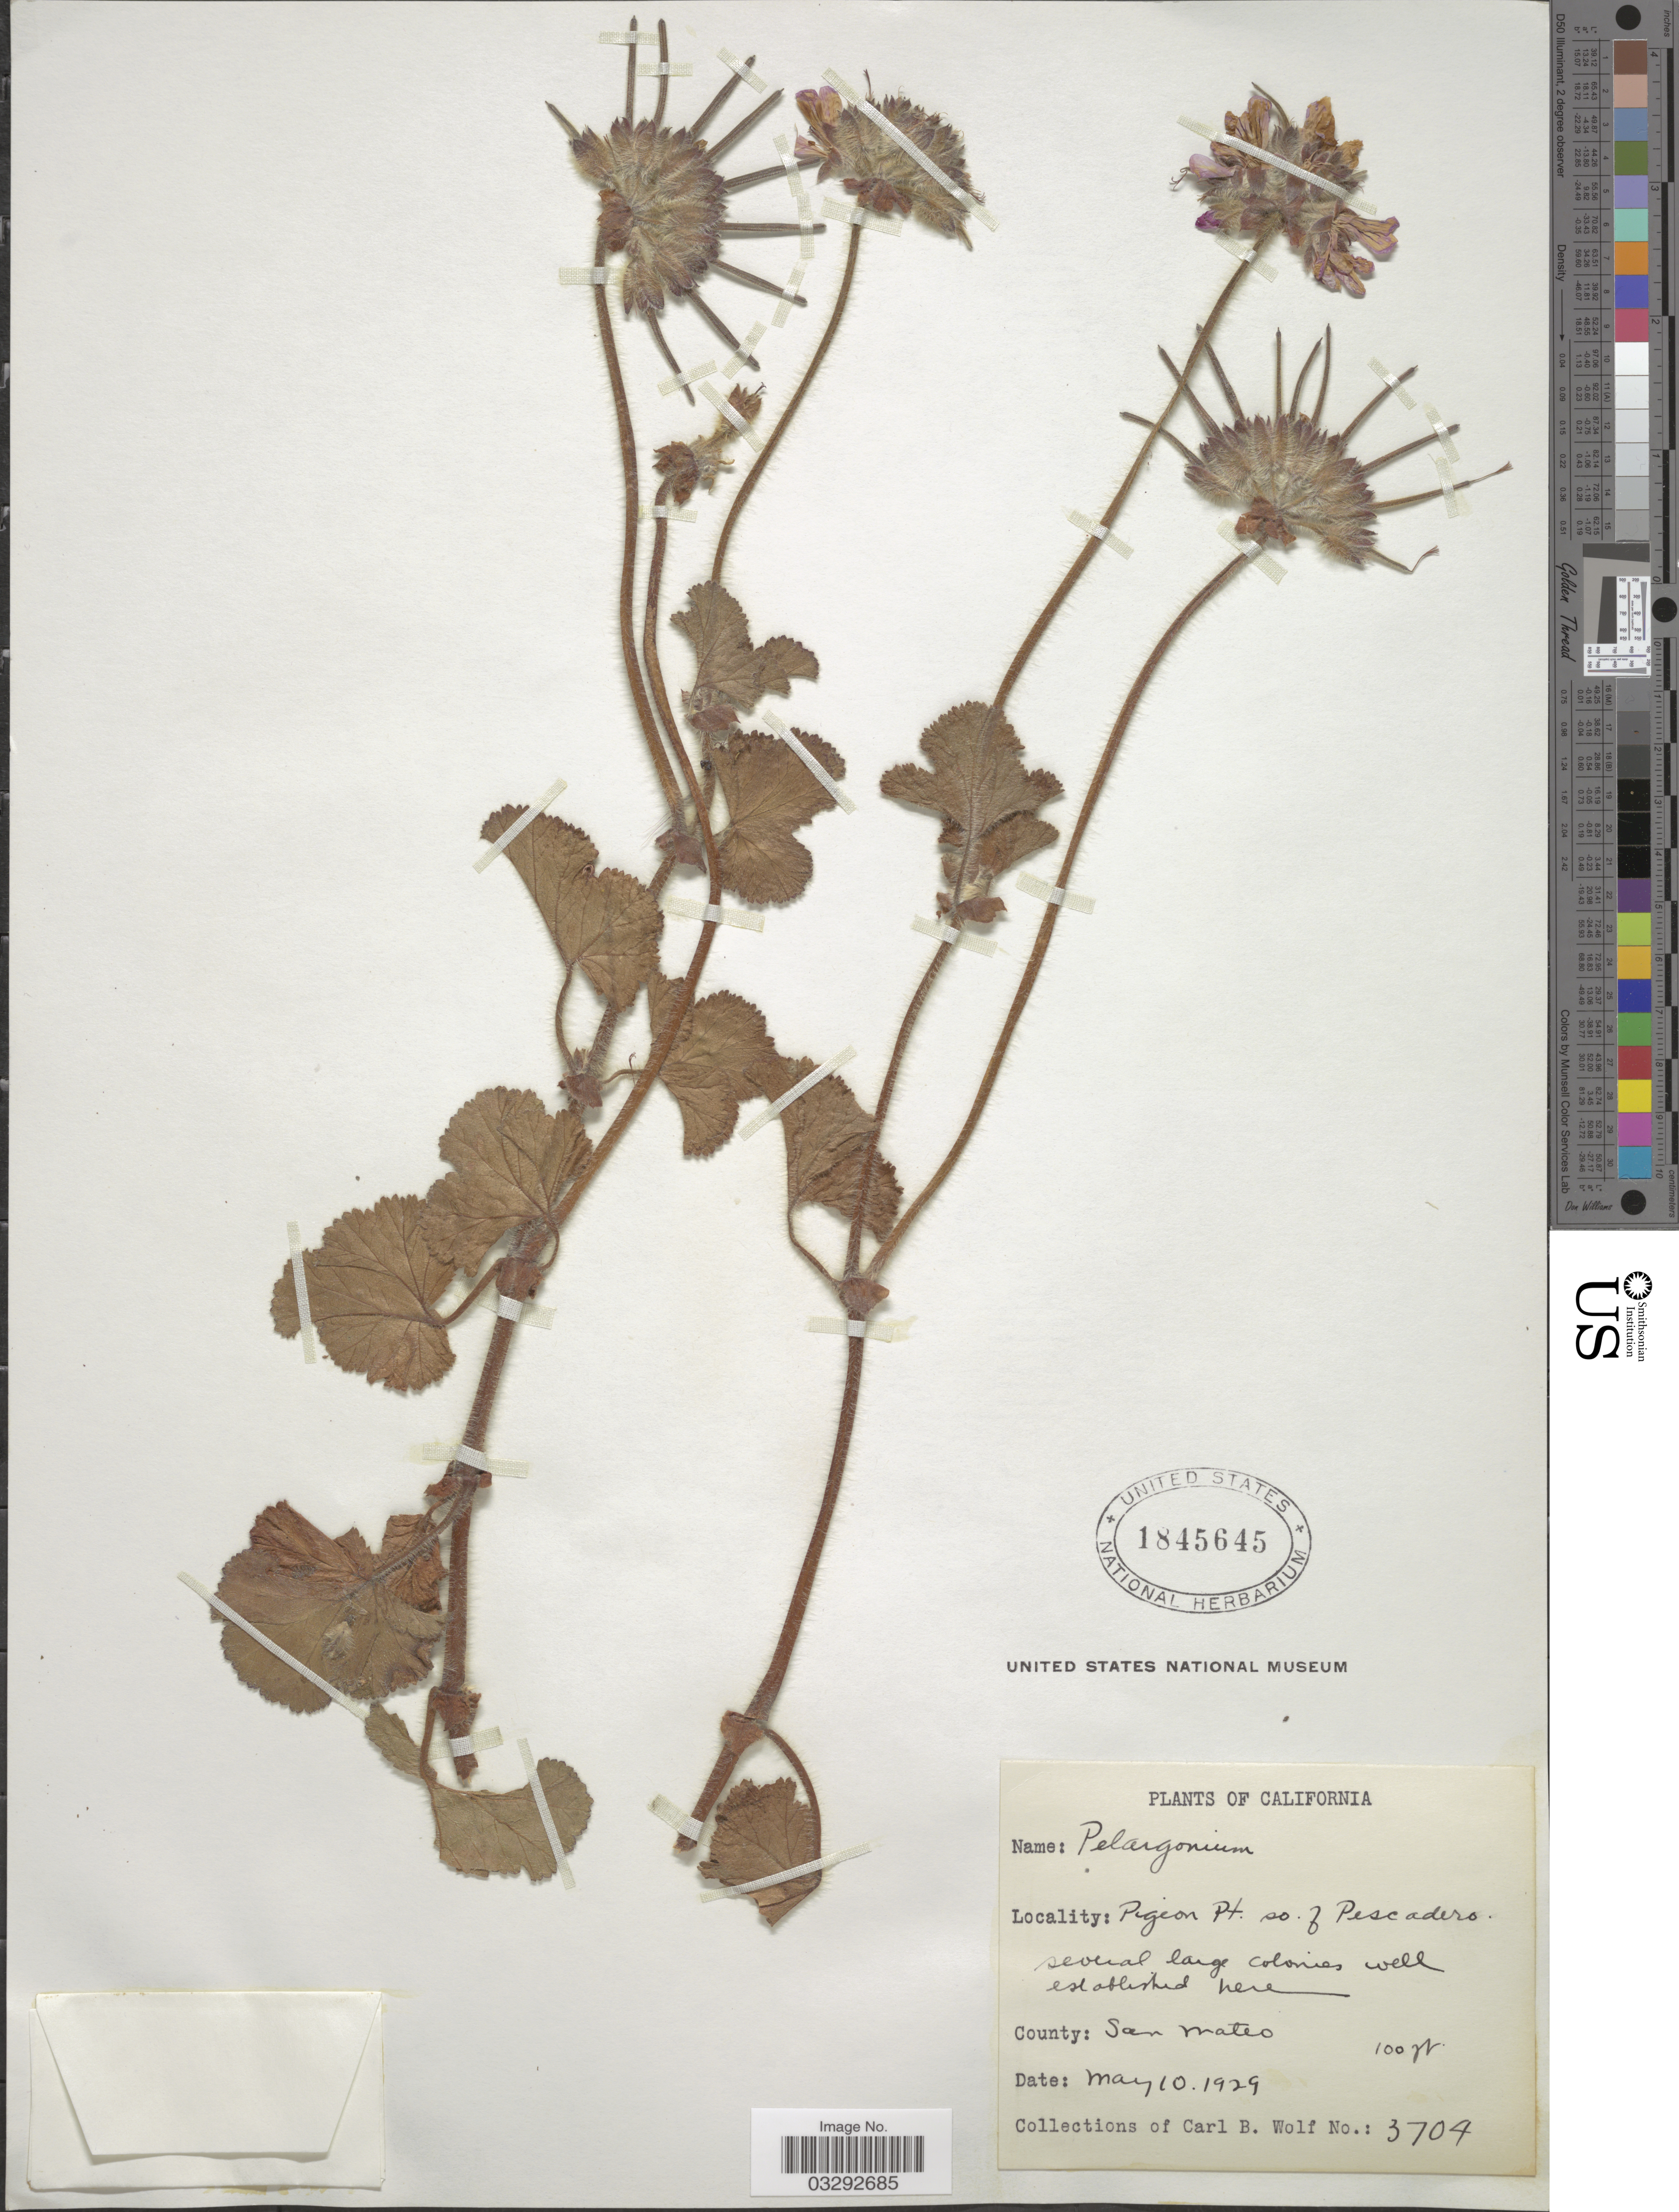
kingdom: Plantae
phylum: Tracheophyta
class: Magnoliopsida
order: Geraniales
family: Geraniaceae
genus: Pelargonium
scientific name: Pelargonium sp.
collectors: C. B. Wolf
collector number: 3704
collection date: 1929-05-10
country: United States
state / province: California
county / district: San Mateo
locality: Pigeon Pt. so. of Pescadero. County: San Mateo.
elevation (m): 30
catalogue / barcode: US 1845645